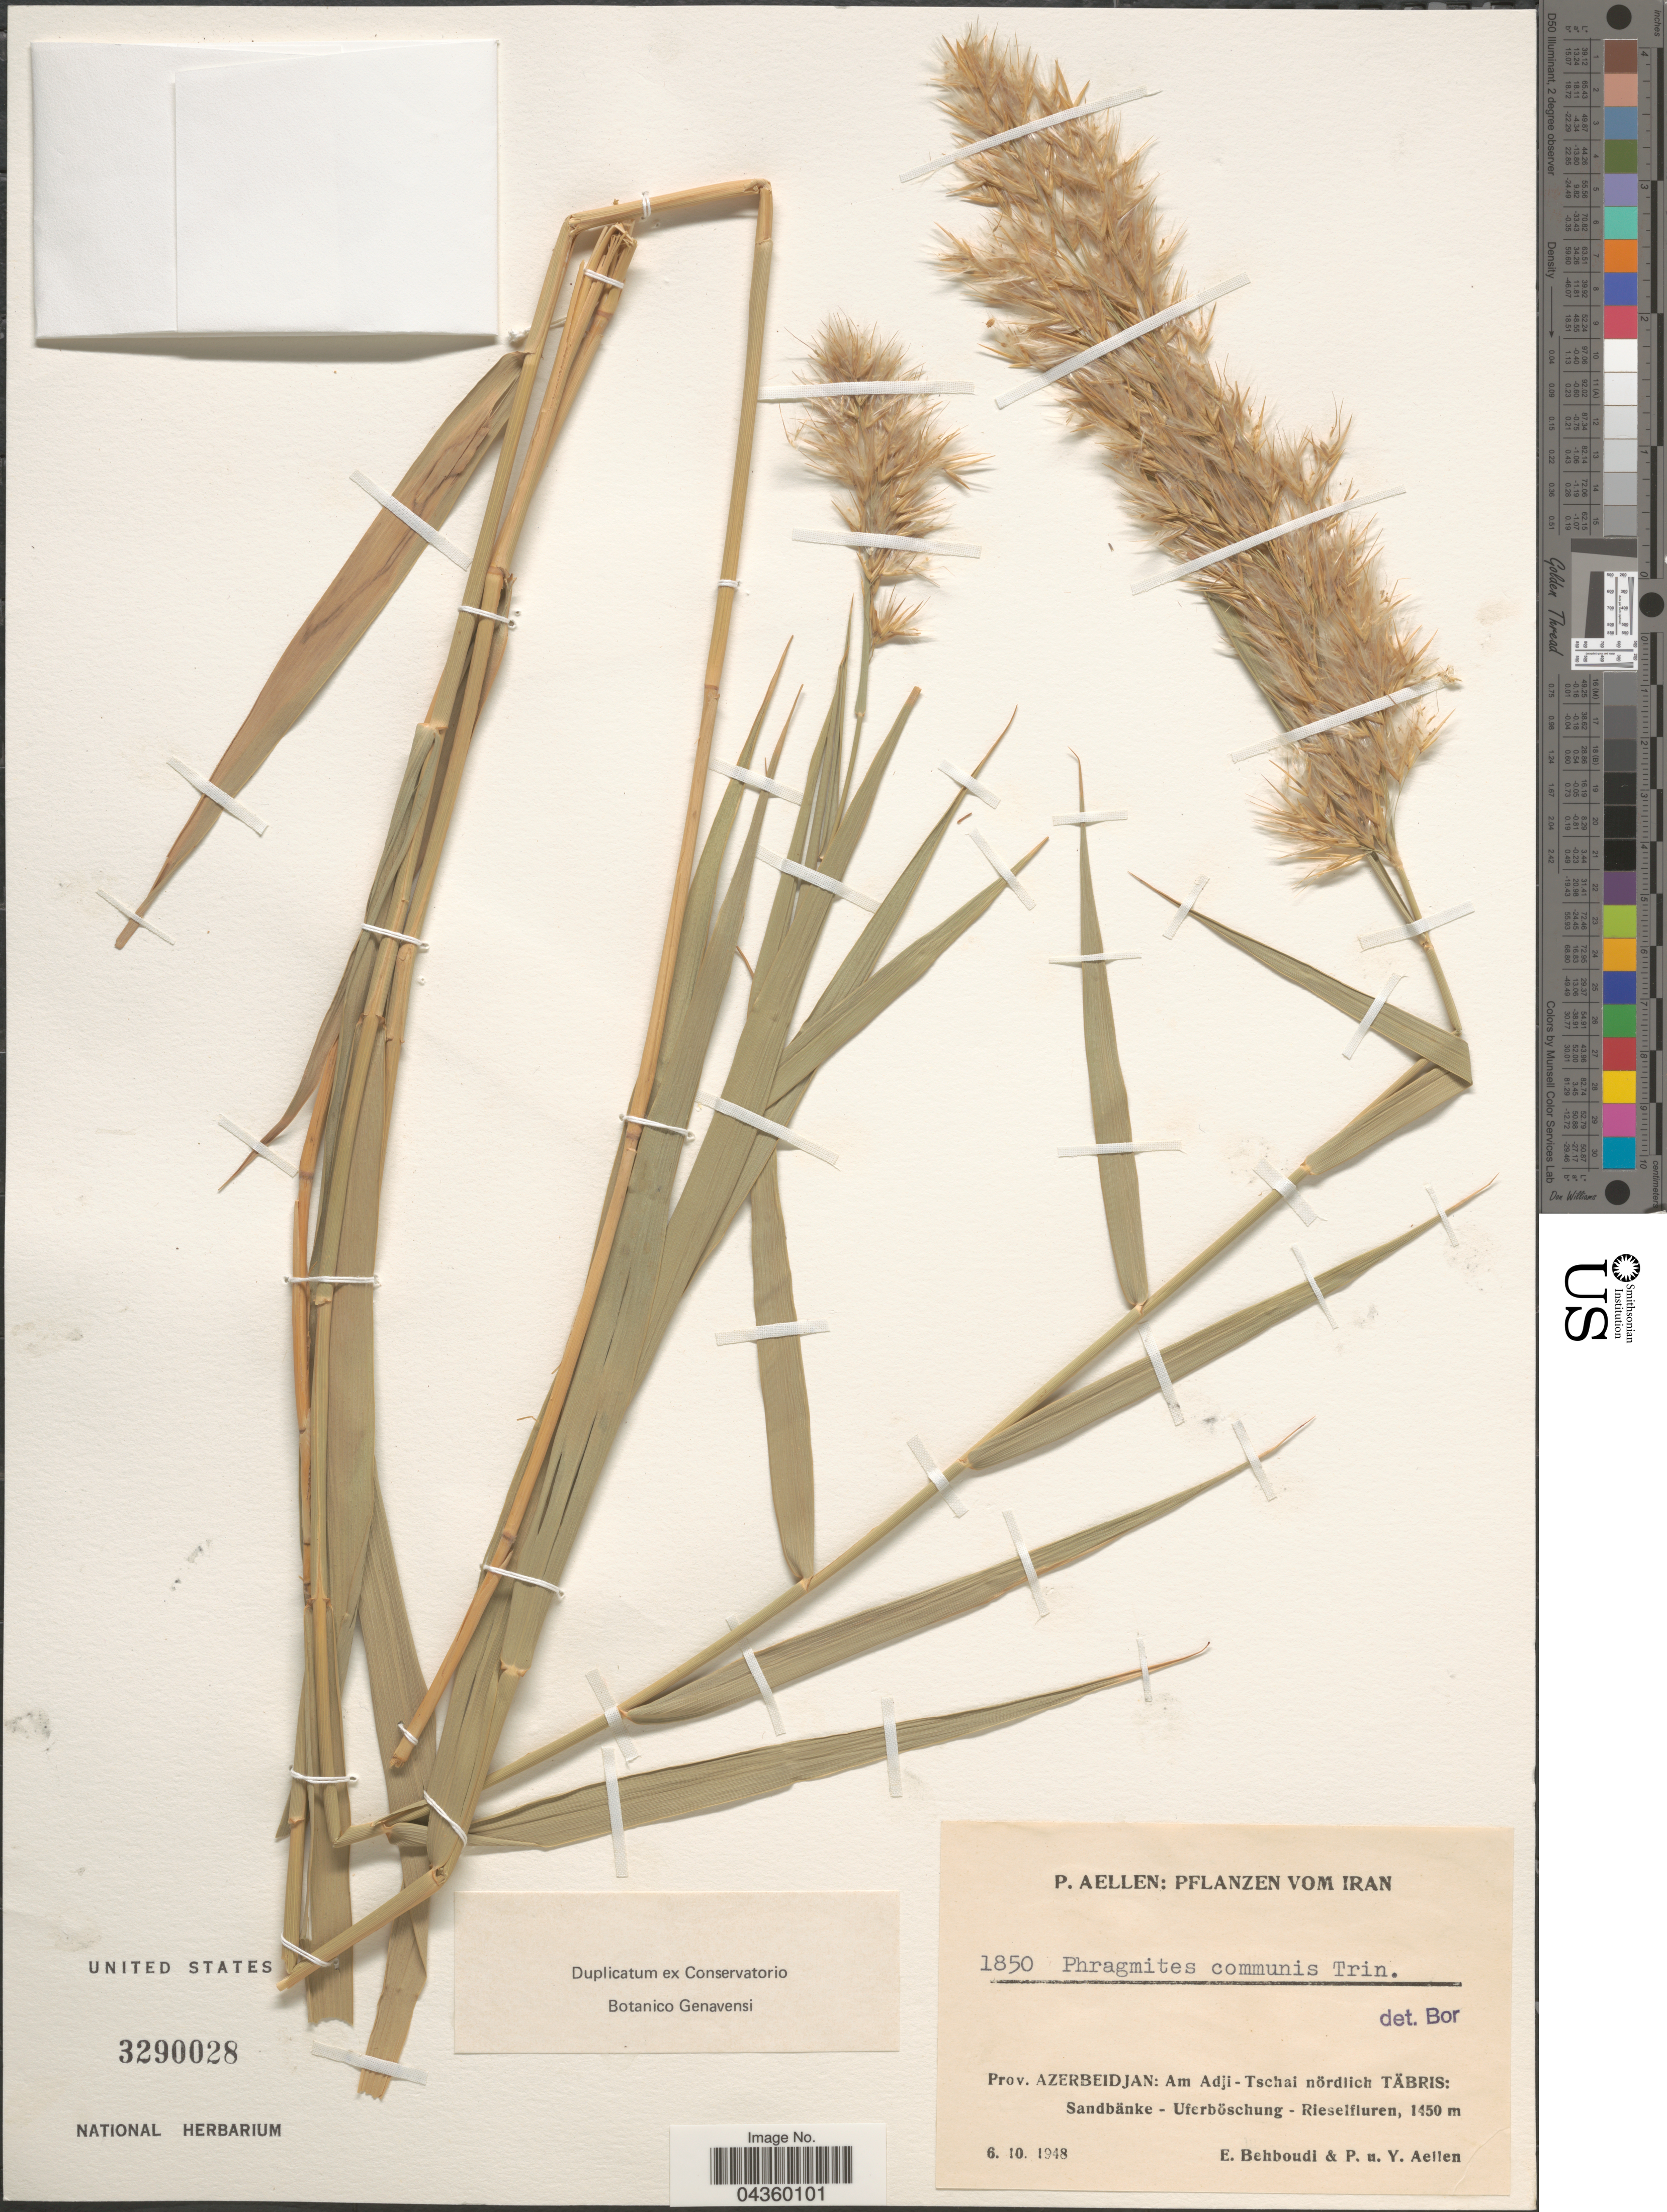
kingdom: Plantae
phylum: Tracheophyta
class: Liliopsida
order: Poales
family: Poaceae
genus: Phragmites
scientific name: Phragmites australis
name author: (Cav.) Trin. ex Steud.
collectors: E. Behboudi, P. Aellen & Y. Aellen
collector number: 1850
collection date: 1948-10-06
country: Iran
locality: Prov. Azerbeidjan: Am Adji-Tschai nördlich Täbris: Sandbänke- Uferböschung-Rieselfluren.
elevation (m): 1450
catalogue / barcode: US 3290028